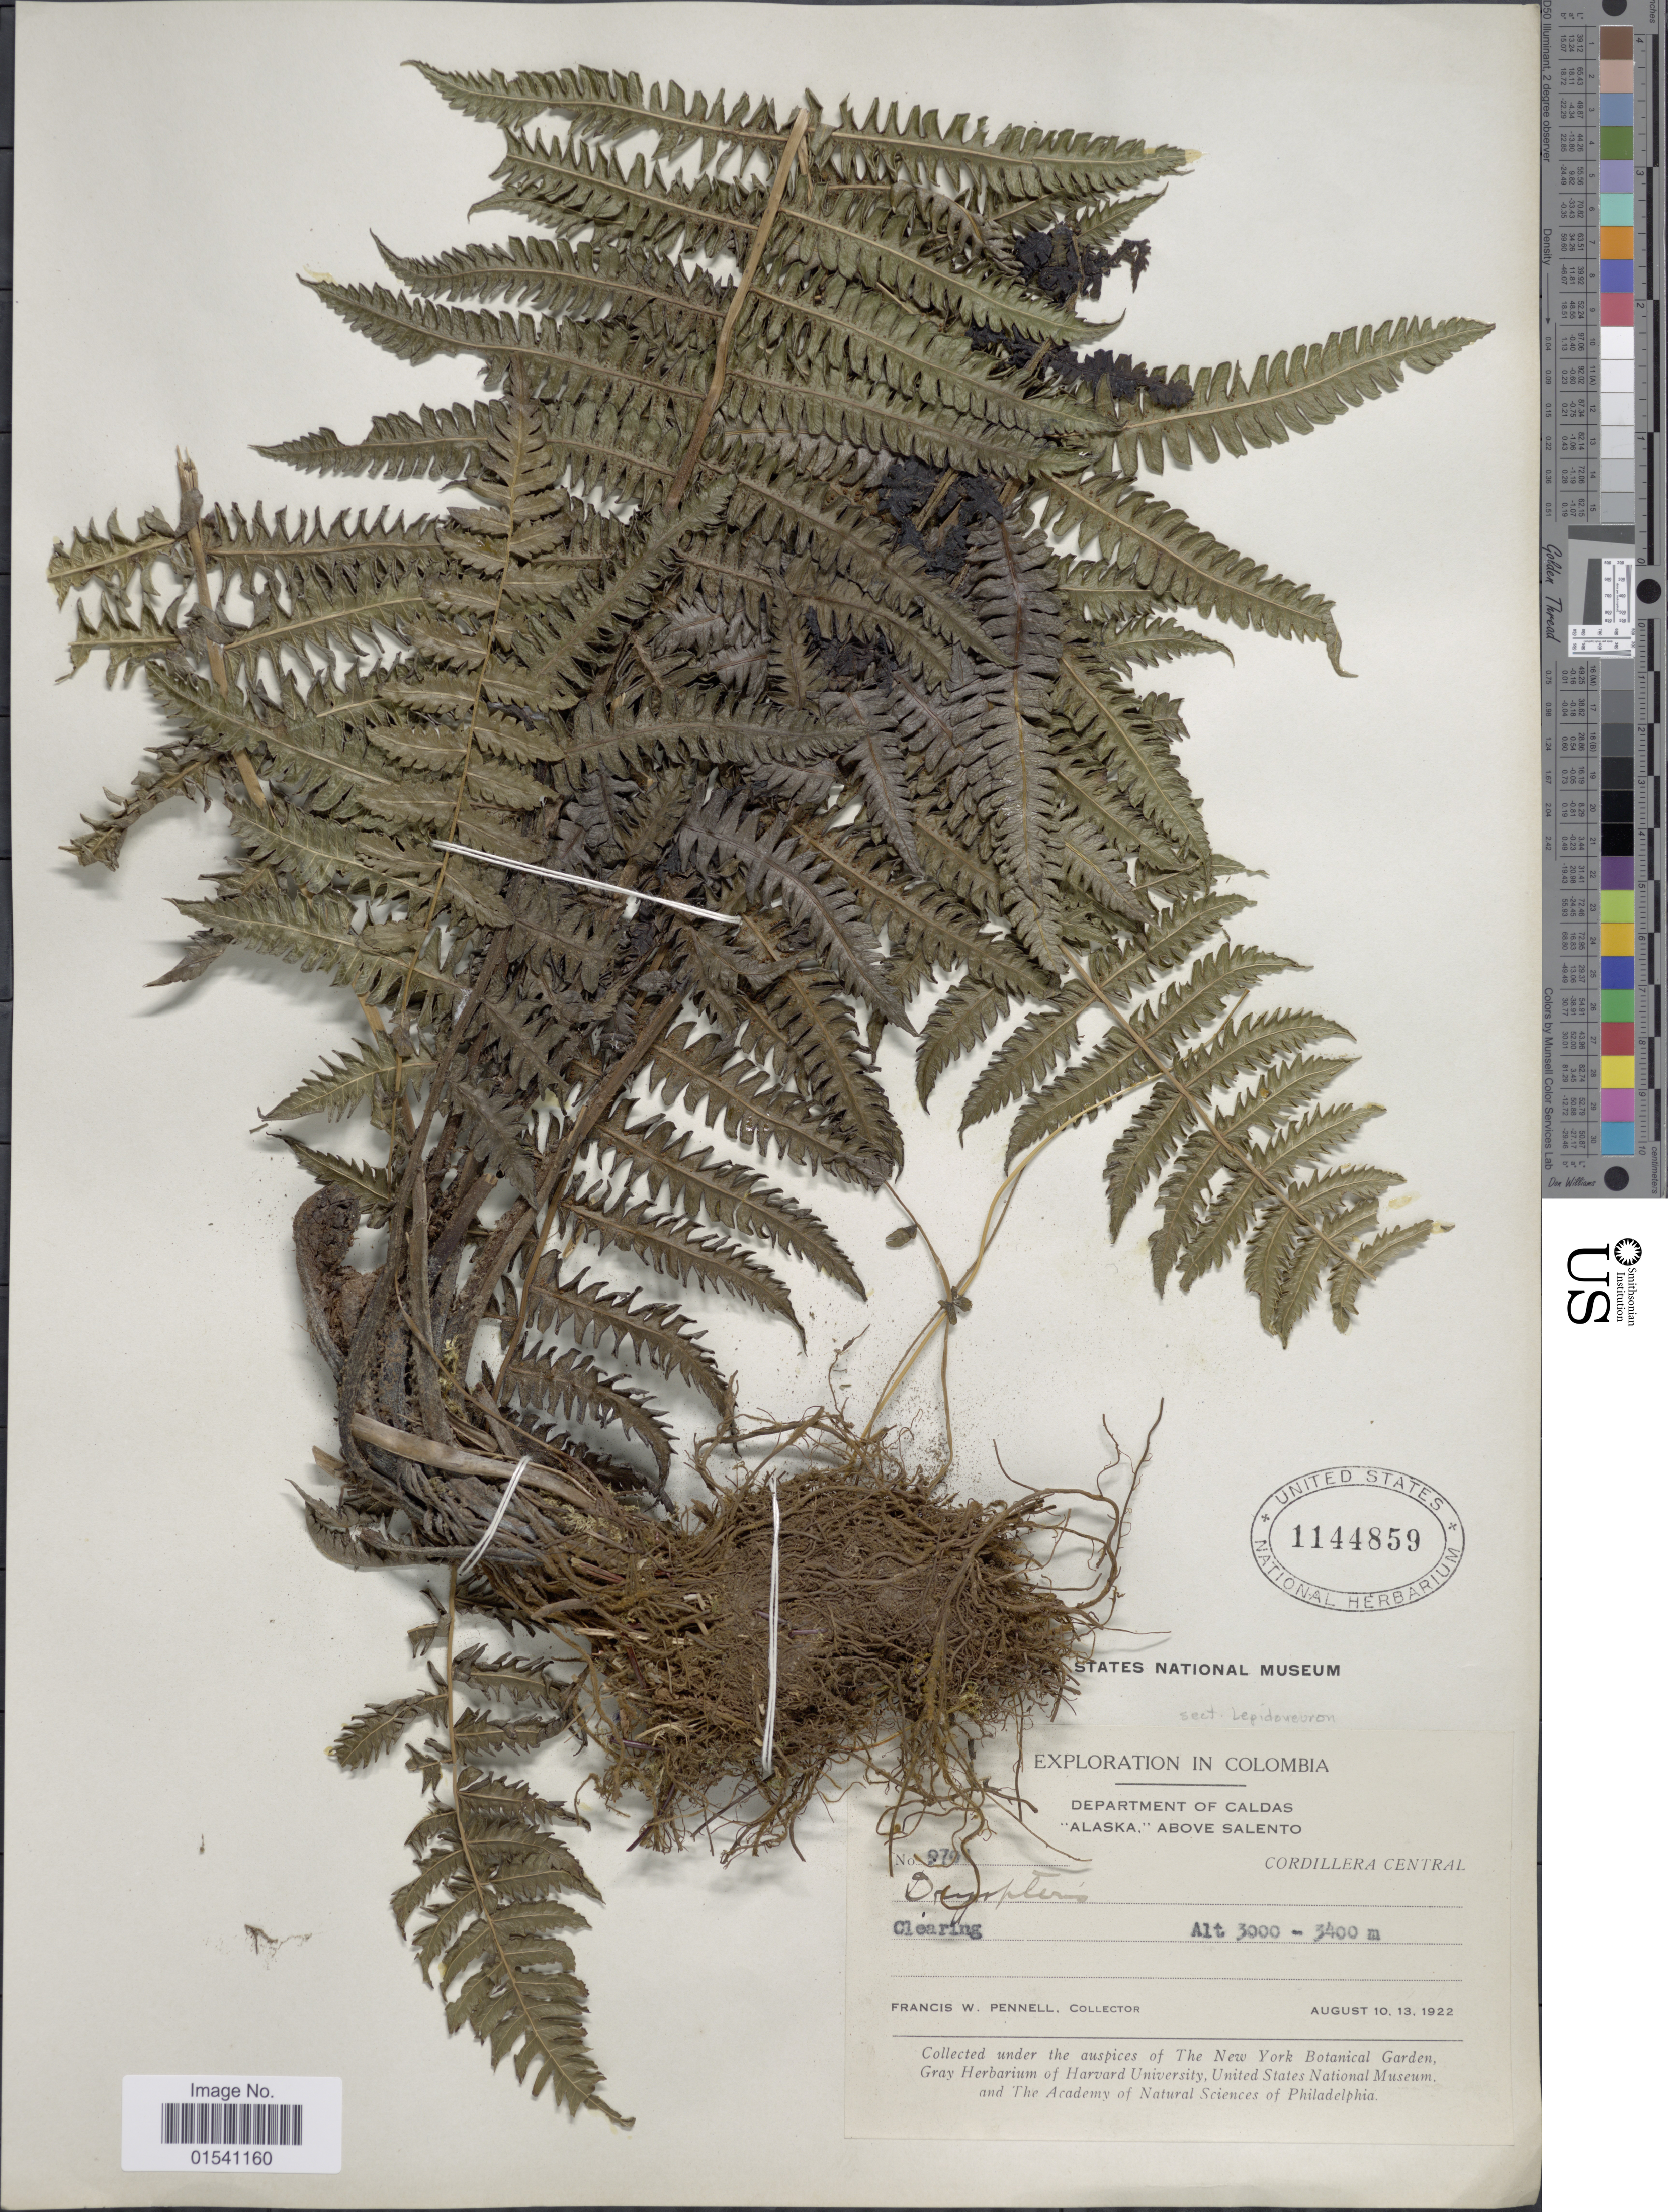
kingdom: Plantae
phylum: Tracheophyta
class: Polypodiopsida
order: Polypodiales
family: Thelypteridaceae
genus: Amauropelta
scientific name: Amauropelta sp.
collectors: F. W. Pennell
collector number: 9701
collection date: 1922-08-10/1922-08-13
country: Colombia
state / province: Caldas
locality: Department of Caldas 'Alaska,' above Salento, Cordillera Central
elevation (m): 3000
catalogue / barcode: US 1144859